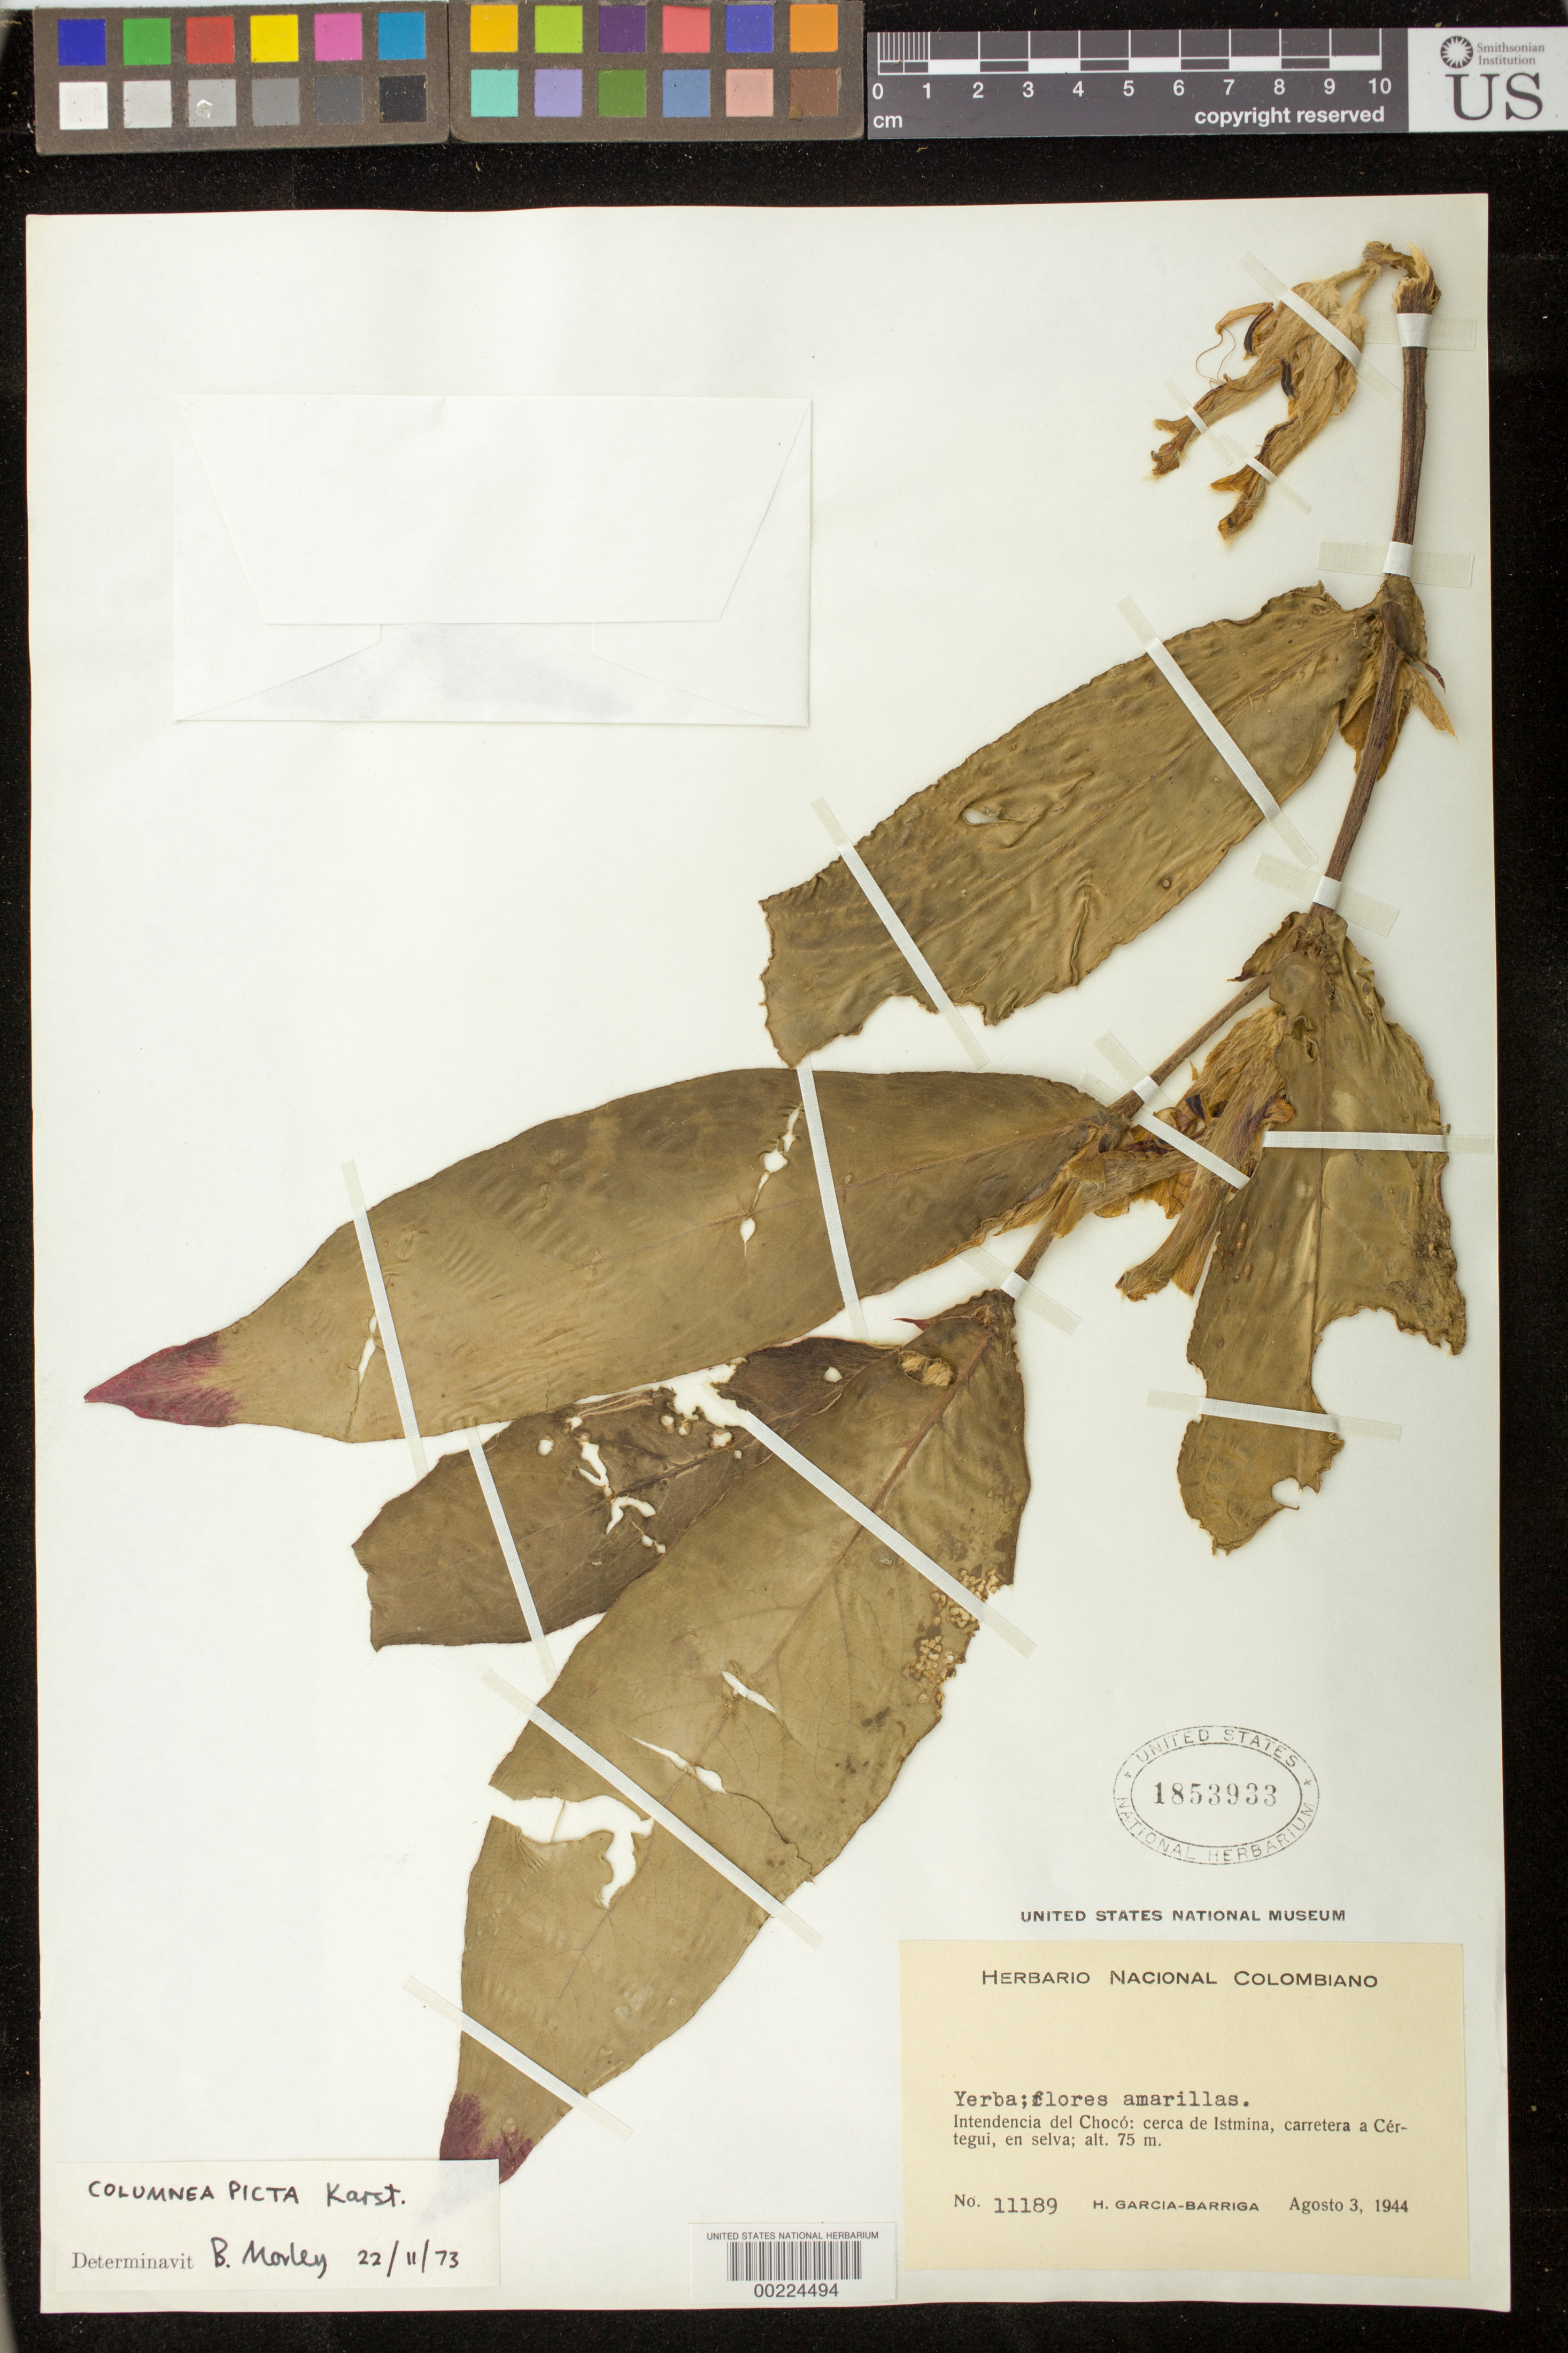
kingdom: Plantae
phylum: Tracheophyta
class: Magnoliopsida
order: Lamiales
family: Gesneriaceae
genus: Columnea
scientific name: Columnea karsteniana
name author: Singh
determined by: Skog, Laurence E.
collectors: H. García Barriga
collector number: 11189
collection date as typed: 03 Aug 1944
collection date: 1944-08-03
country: Colombia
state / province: Chocó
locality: Near Istmina, highway to Certegui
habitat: In forest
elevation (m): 75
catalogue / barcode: US 1853933